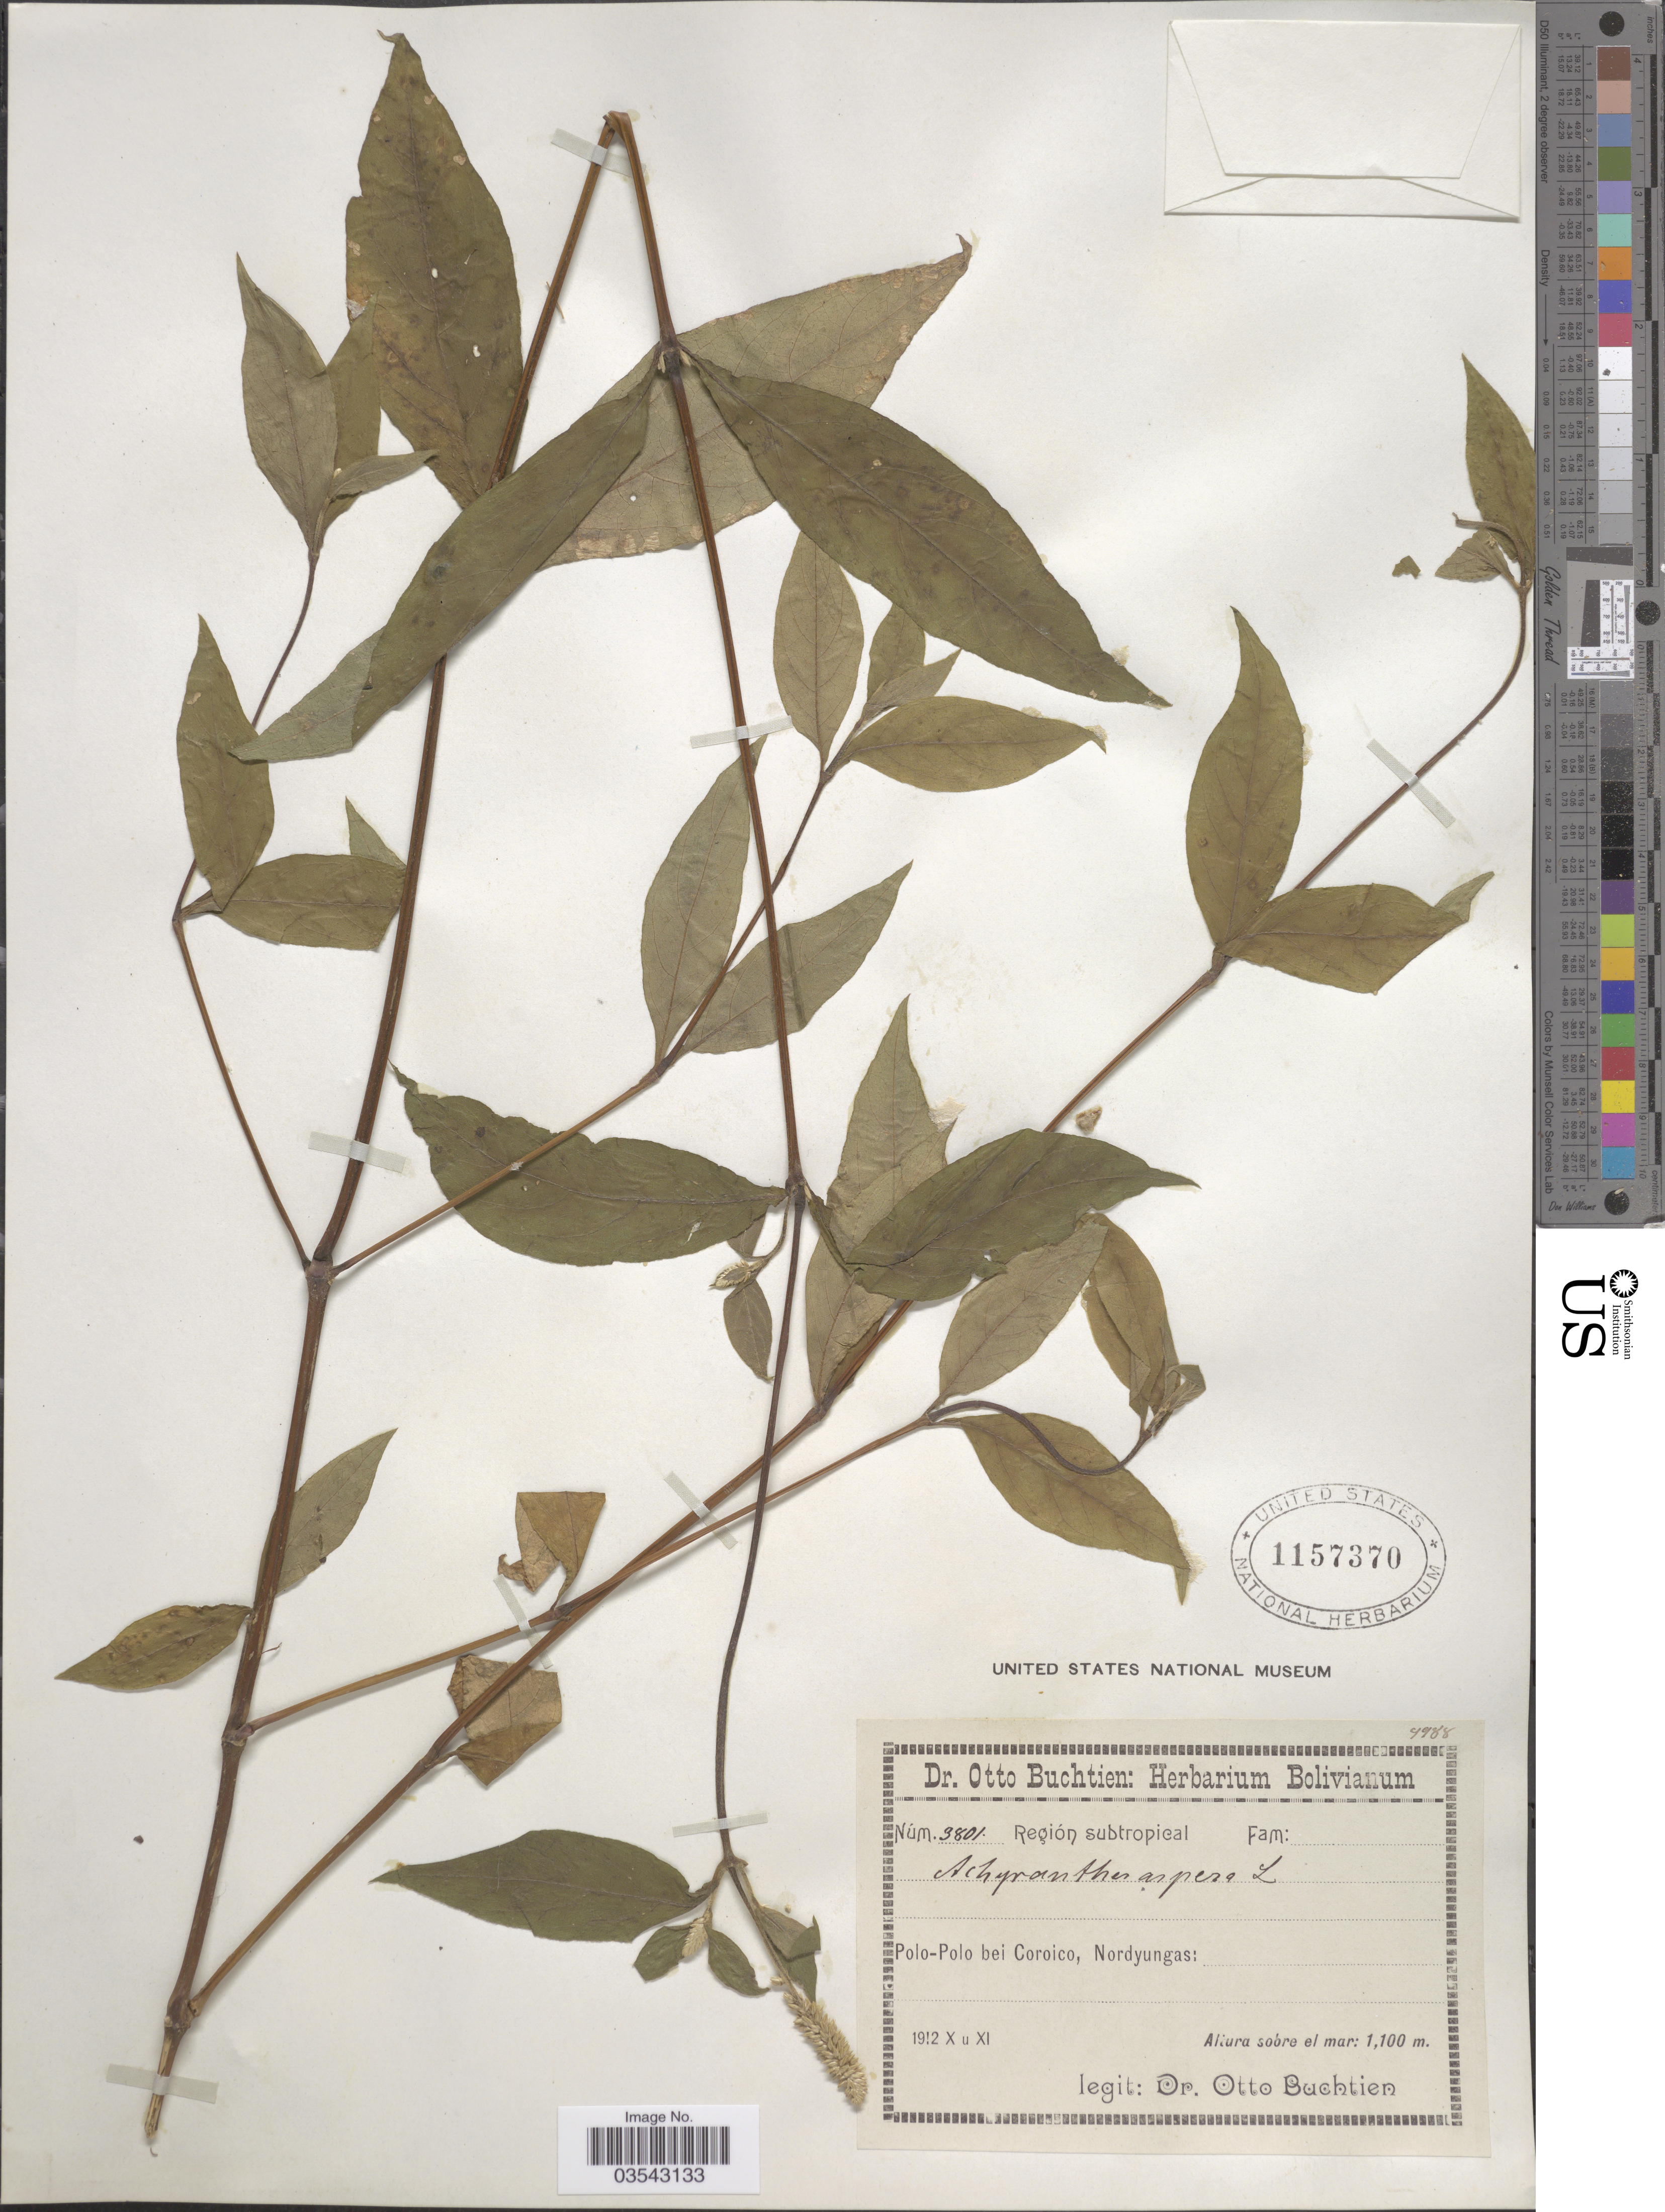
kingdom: Plantae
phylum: Tracheophyta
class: Magnoliopsida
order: Caryophyllales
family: Amaranthaceae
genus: Cyathula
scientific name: Cyathula achyranthoides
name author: (Kunth) Moq.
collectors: O. Buchtien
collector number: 3801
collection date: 1912-10/1912-11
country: Bolivia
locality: Región subtropical. Polo-Polo bei Coroico, Nordyungas.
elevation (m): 1100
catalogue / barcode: US 1157370